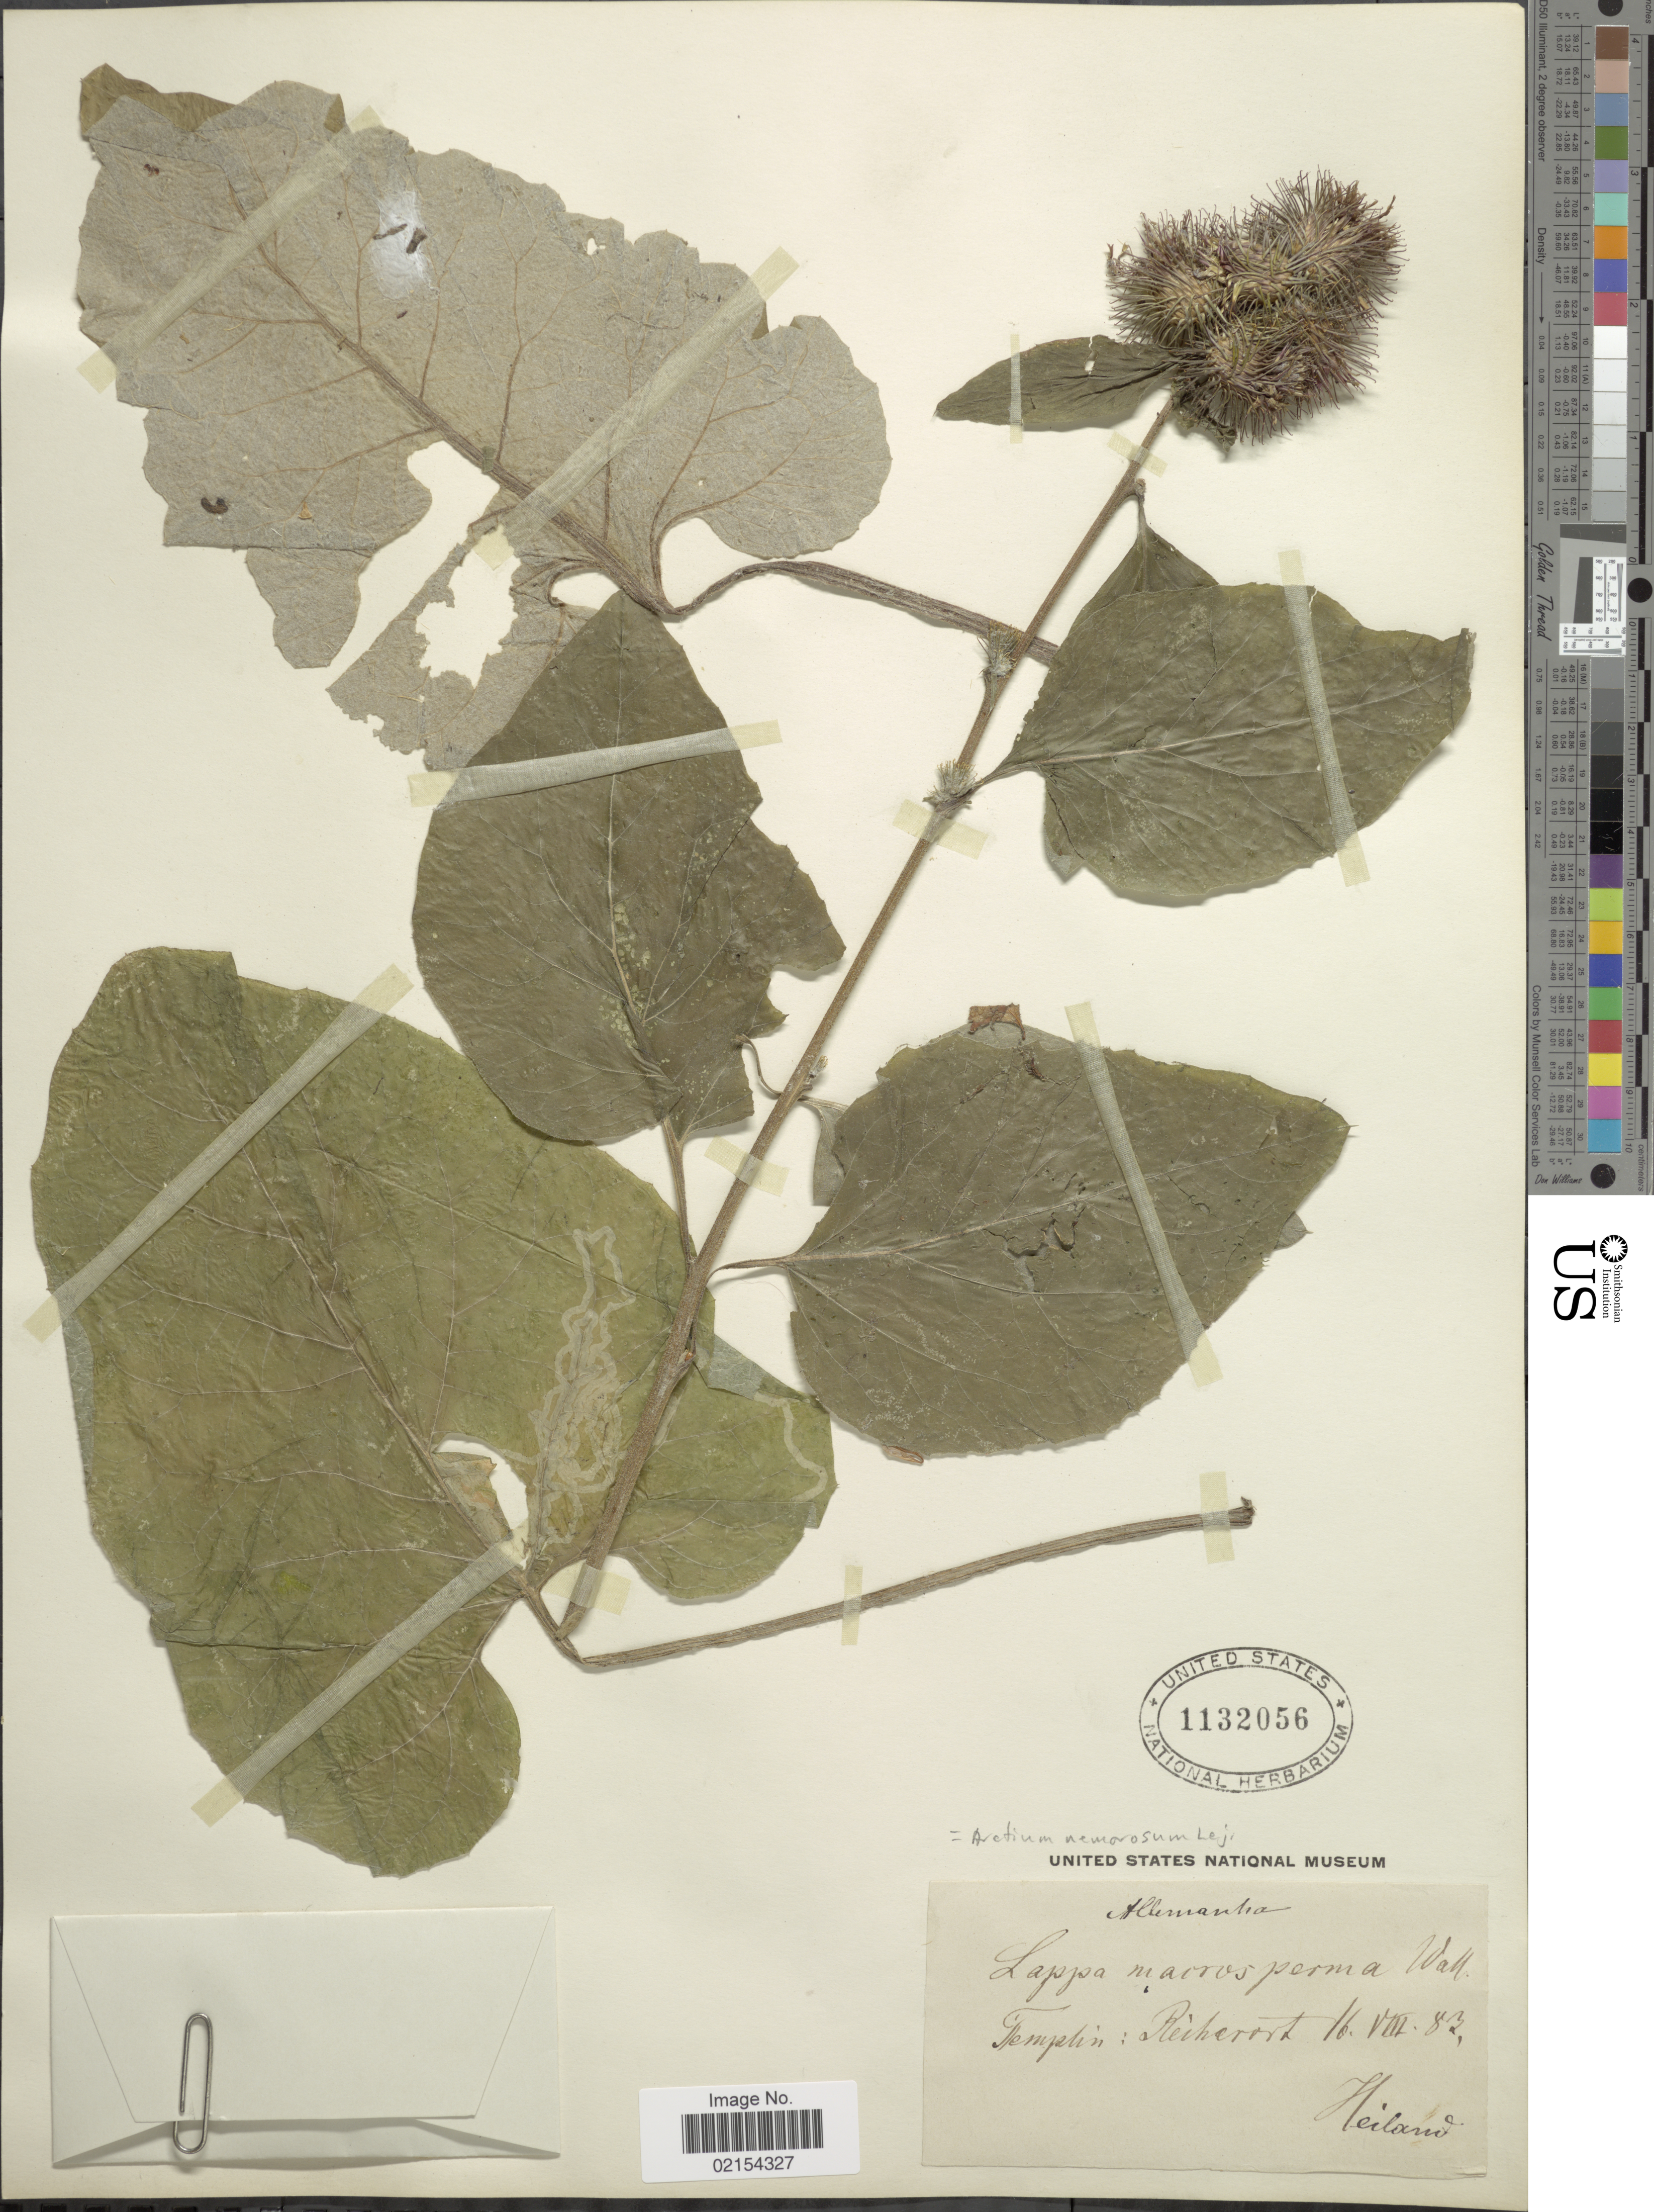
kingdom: Plantae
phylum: Tracheophyta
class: Magnoliopsida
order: Asterales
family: Asteraceae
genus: Arctium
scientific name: Arctium nemorosum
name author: Lej.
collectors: -. Heiland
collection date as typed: Transcribed d/m/y: 16/8/83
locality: Templin; Reicherirt [interpreted] Allermanha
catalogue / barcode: US 1132056